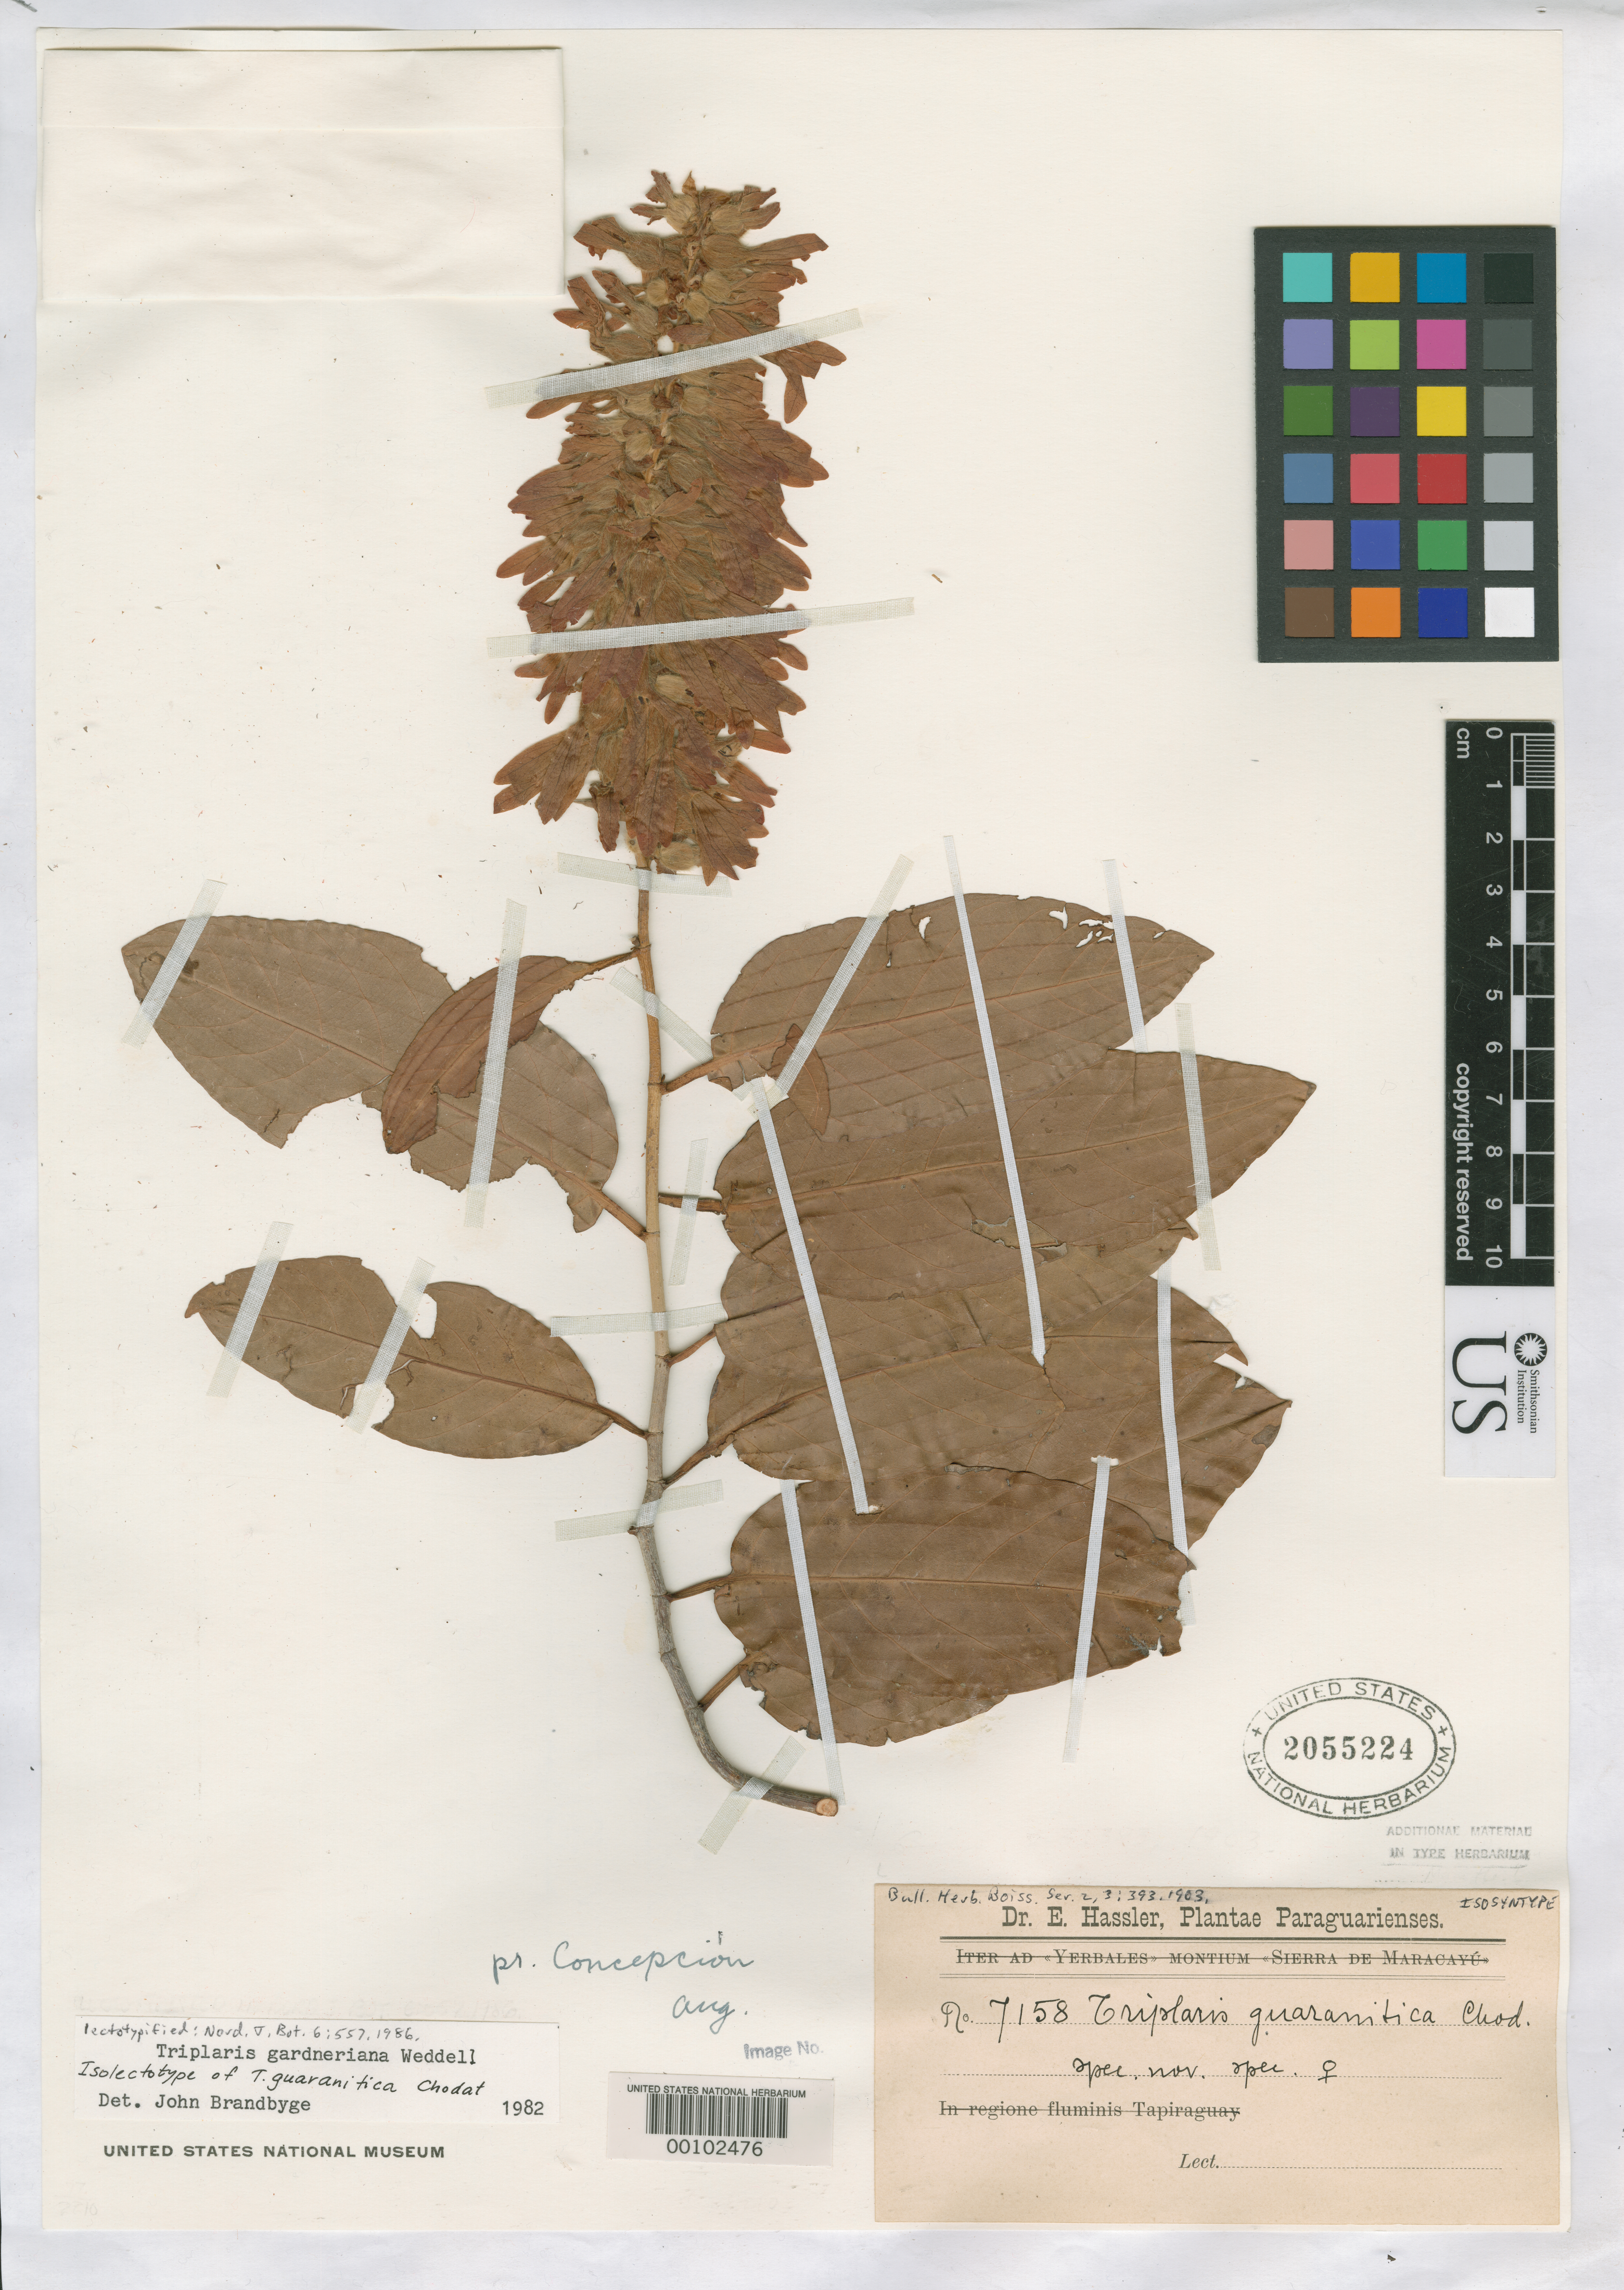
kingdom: Plantae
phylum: Tracheophyta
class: Magnoliopsida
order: Caryophyllales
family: Polygonaceae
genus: Triplaris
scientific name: Triplaris guaranitica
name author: Chodat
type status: Isolectotype; Isosyntype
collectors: E. Hassler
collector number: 7158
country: Paraguay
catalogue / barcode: US 2055224